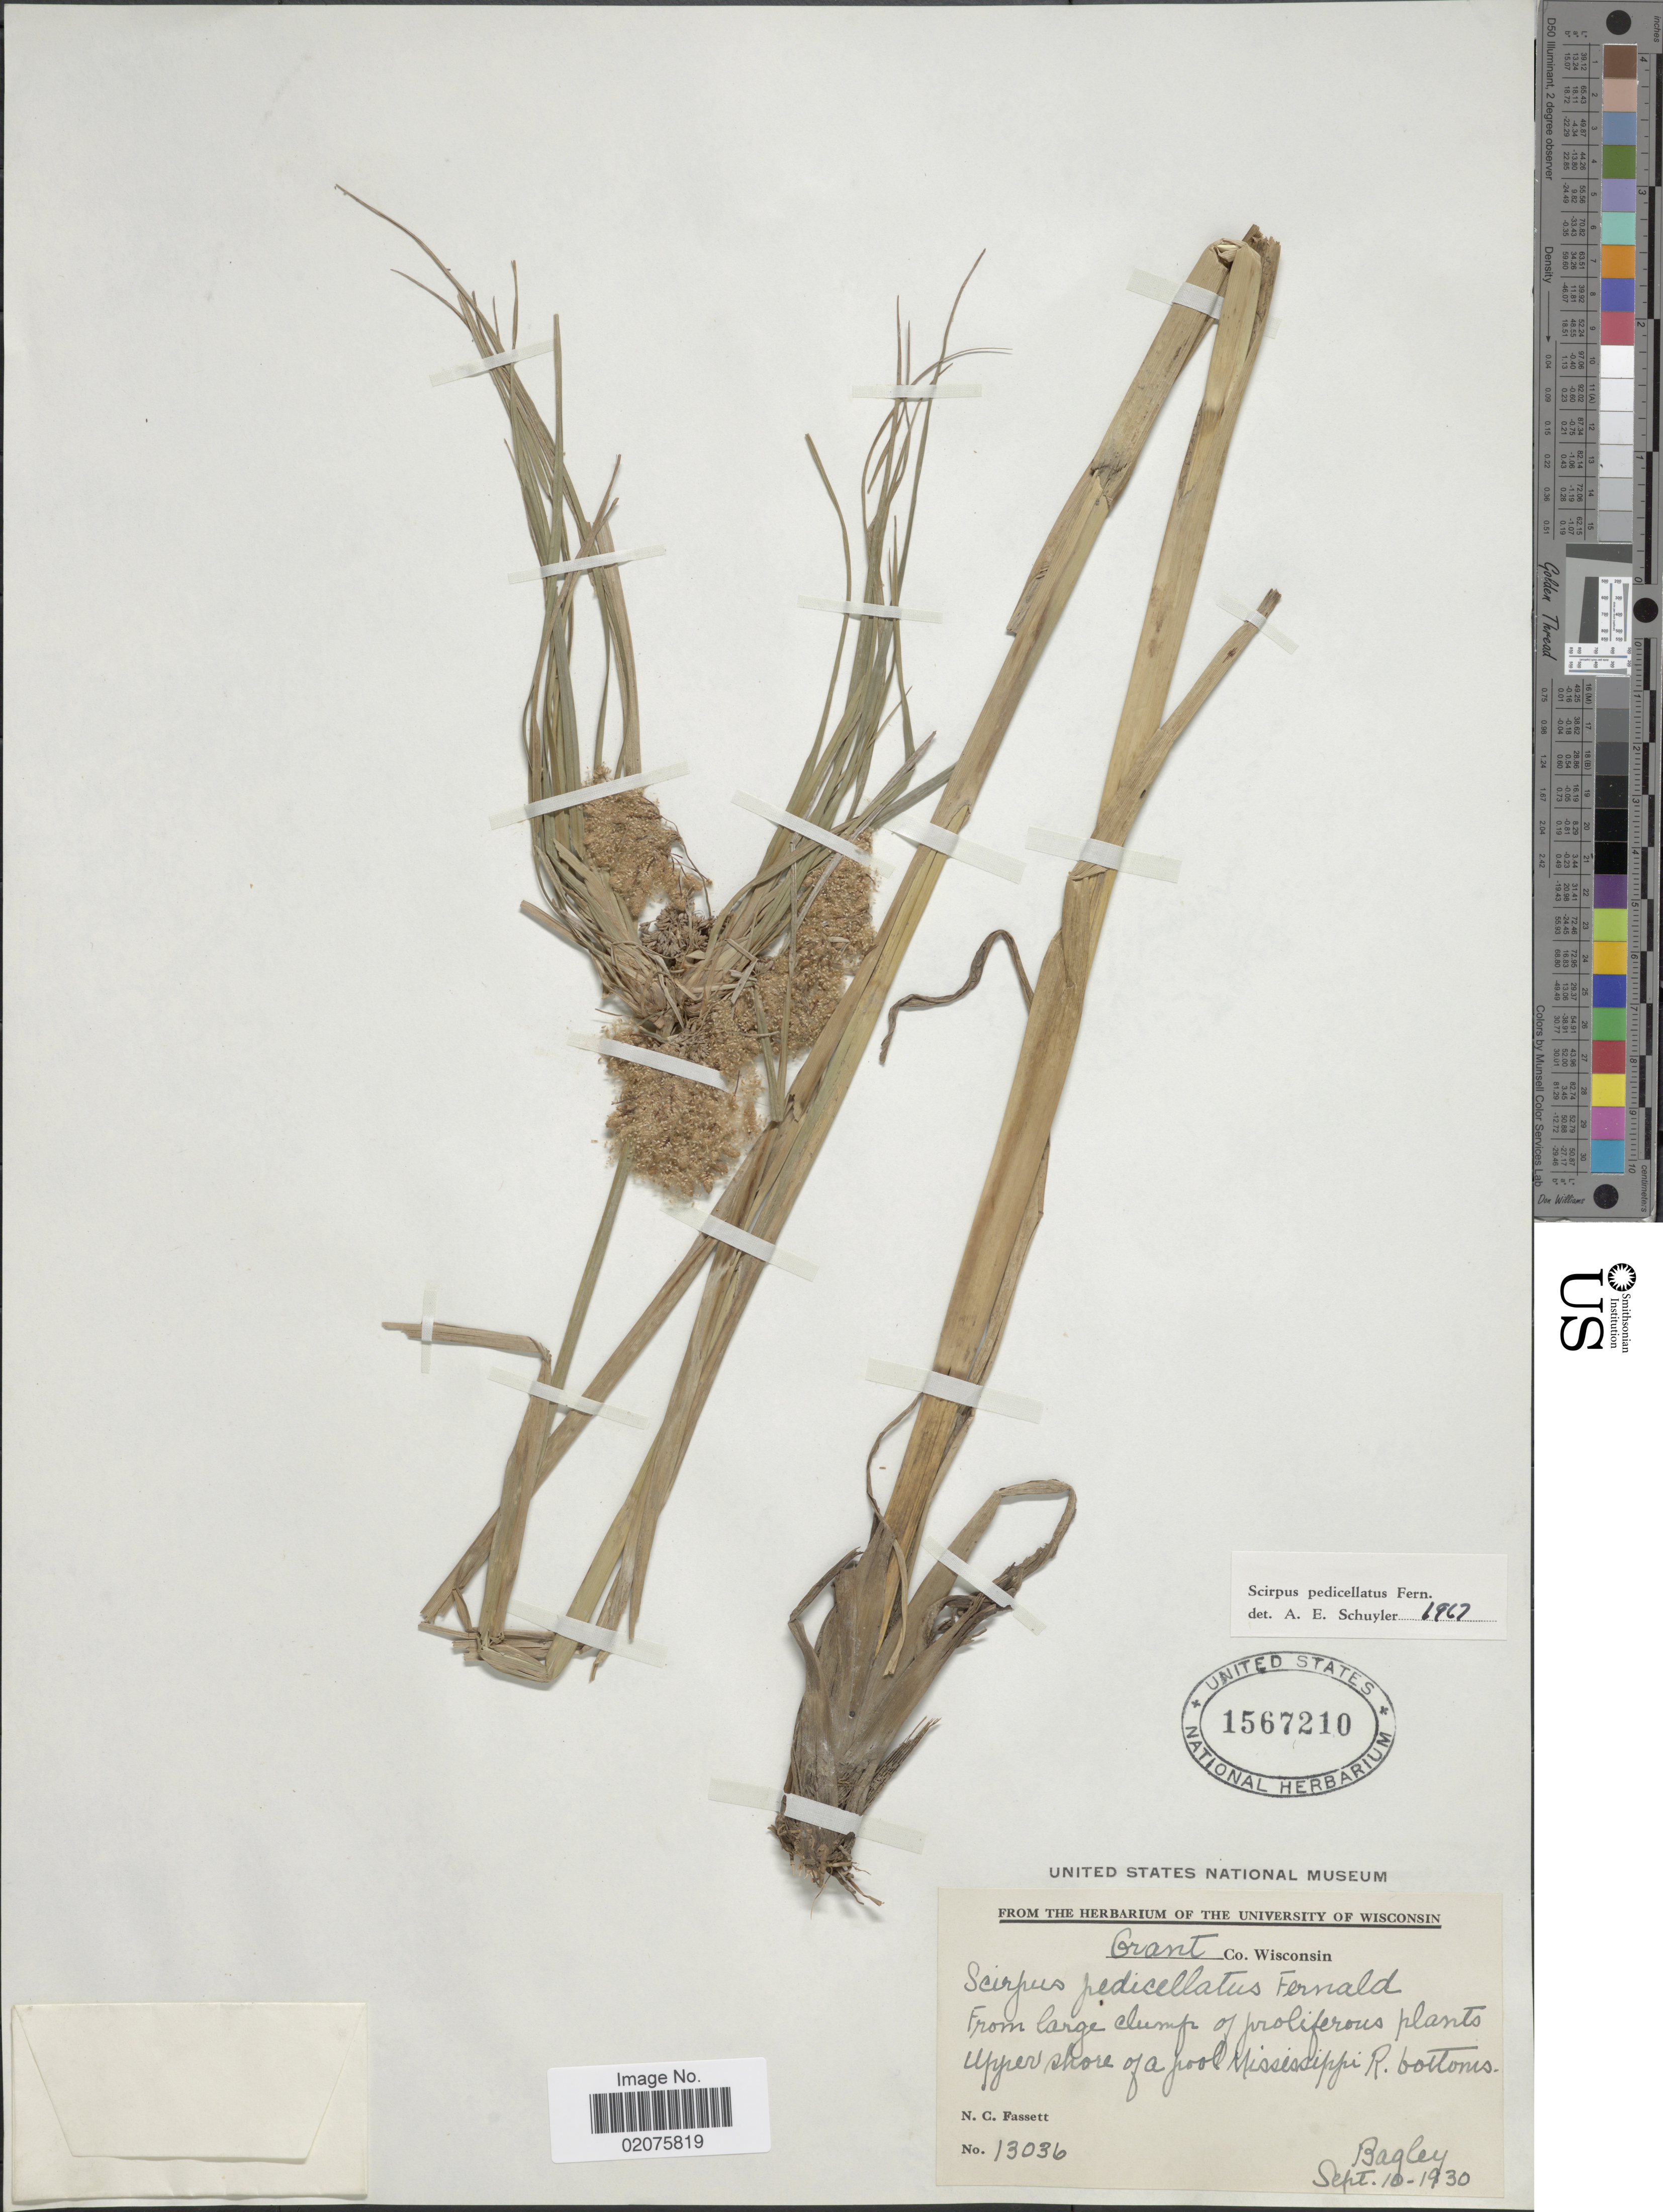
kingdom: Plantae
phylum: Tracheophyta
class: Liliopsida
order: Poales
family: Cyperaceae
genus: Scirpus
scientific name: Scirpus pedicellatus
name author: Fernald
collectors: N. C. Fassett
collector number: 13036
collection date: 1930-09-10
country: United States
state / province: Wisconsin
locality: Grant Co. Upper shore of a pool Missessippi R. bottoms. Bagley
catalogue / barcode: US 1567210